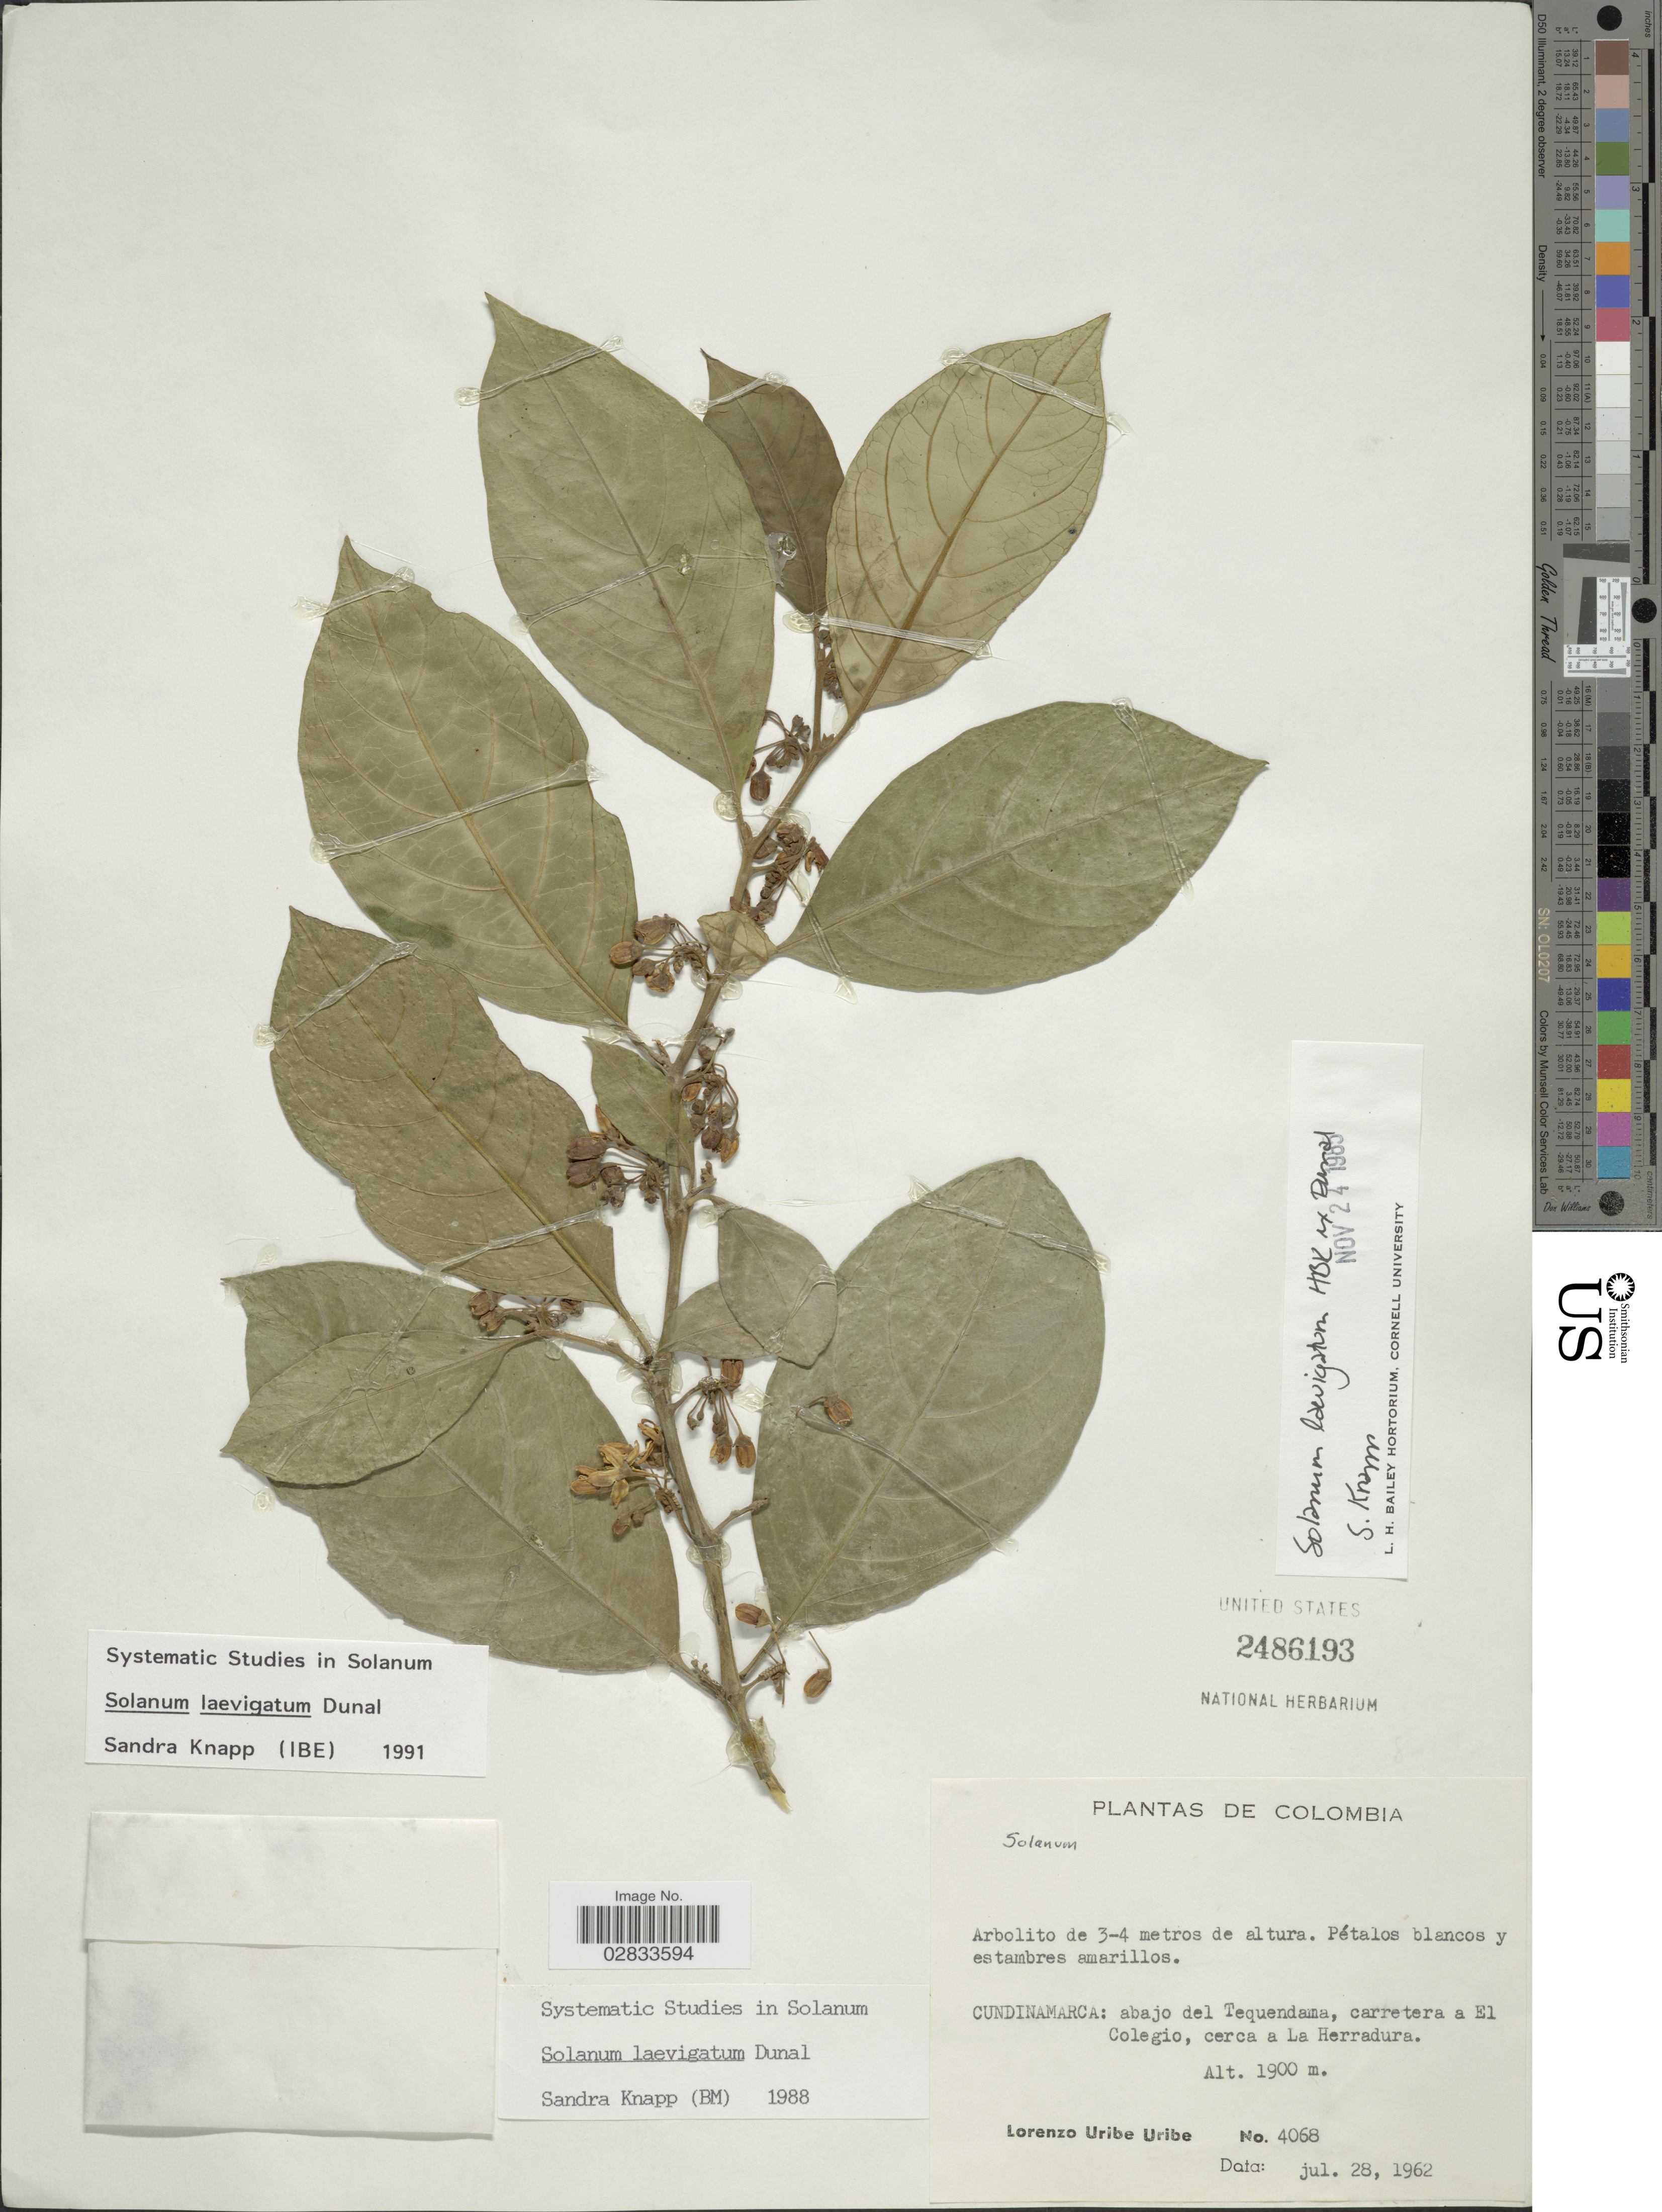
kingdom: Plantae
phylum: Tracheophyta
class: Magnoliopsida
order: Solanales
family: Solanaceae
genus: Solanum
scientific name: Solanum laevigatum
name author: Dunal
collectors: L. Uribe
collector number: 4068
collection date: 1962-07-28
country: Colombia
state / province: Cundinamarca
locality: Abajo del Tequendama, carretera a El Colegio, cerca a La Herradura.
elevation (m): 1900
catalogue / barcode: US 2486193